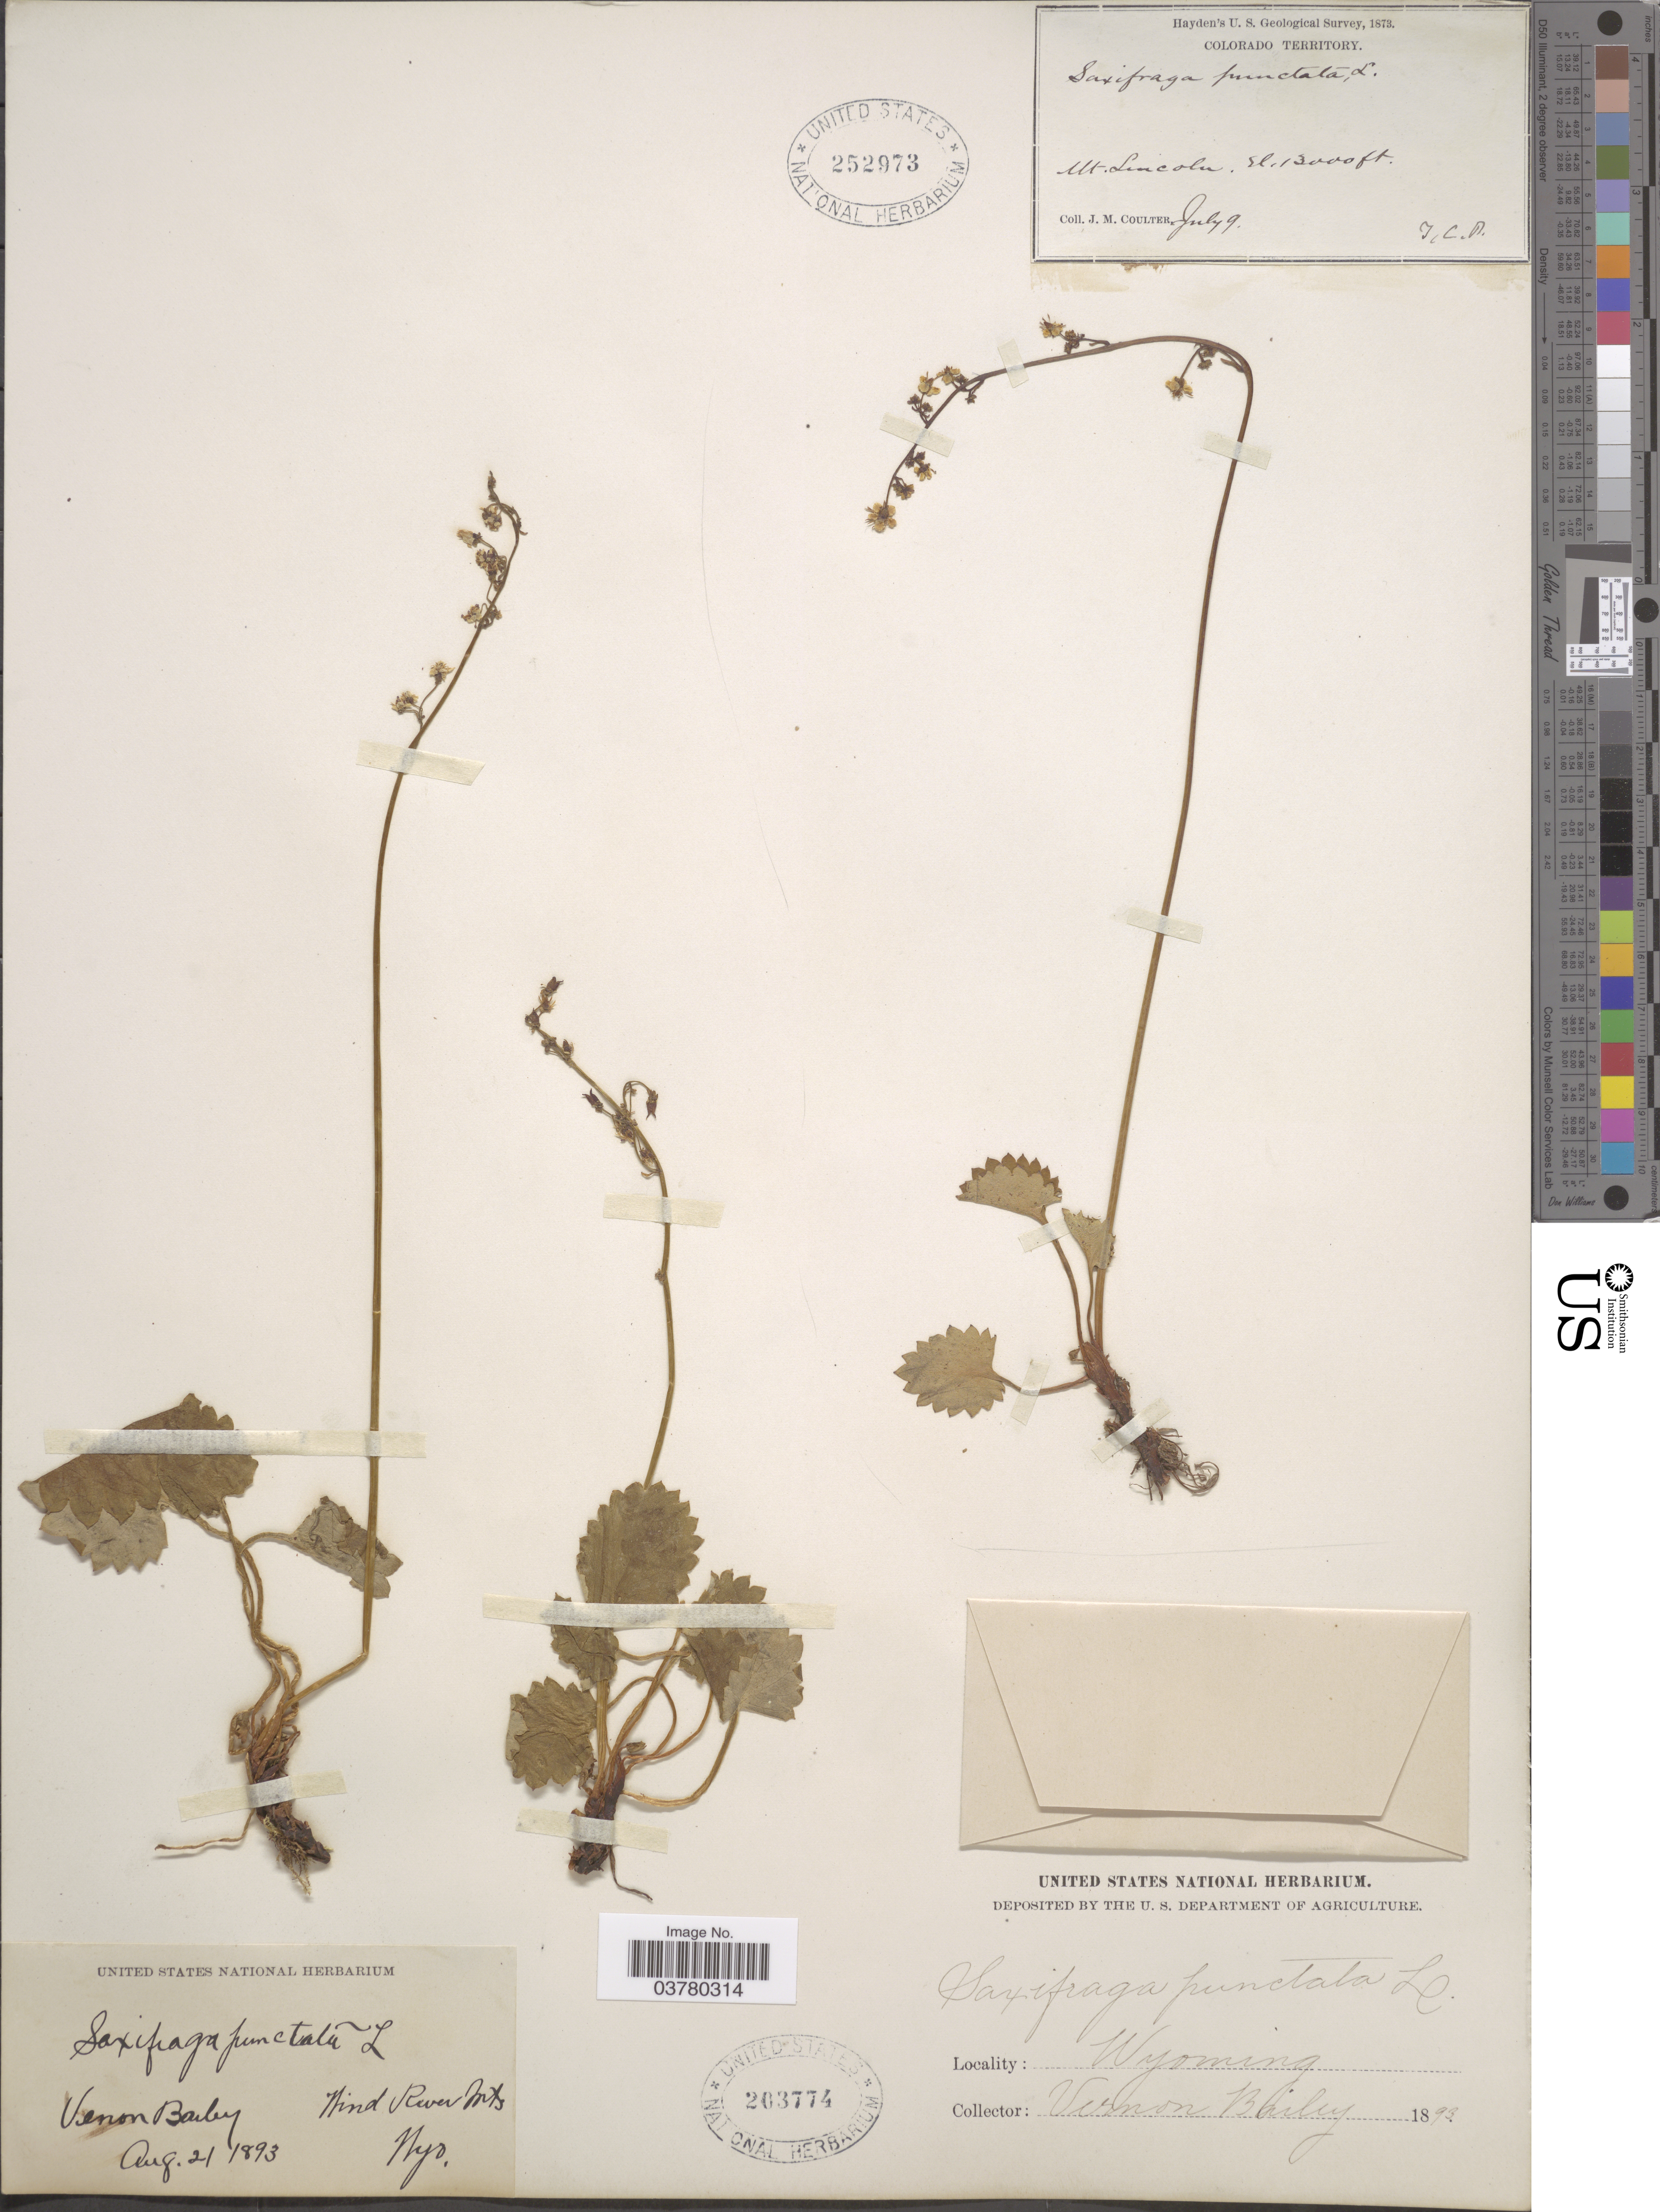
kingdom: Plantae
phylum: Tracheophyta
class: Magnoliopsida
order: Saxifragales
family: Saxifragaceae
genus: Micranthes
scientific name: Micranthes odontoloma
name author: (Piper) A. Heller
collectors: J. M. Coulter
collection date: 1873-07-09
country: United States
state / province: Colorado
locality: Hayden's U. S. Geological Survey, 1873. Mt.Lincoln.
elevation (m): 3962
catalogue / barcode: US 252973